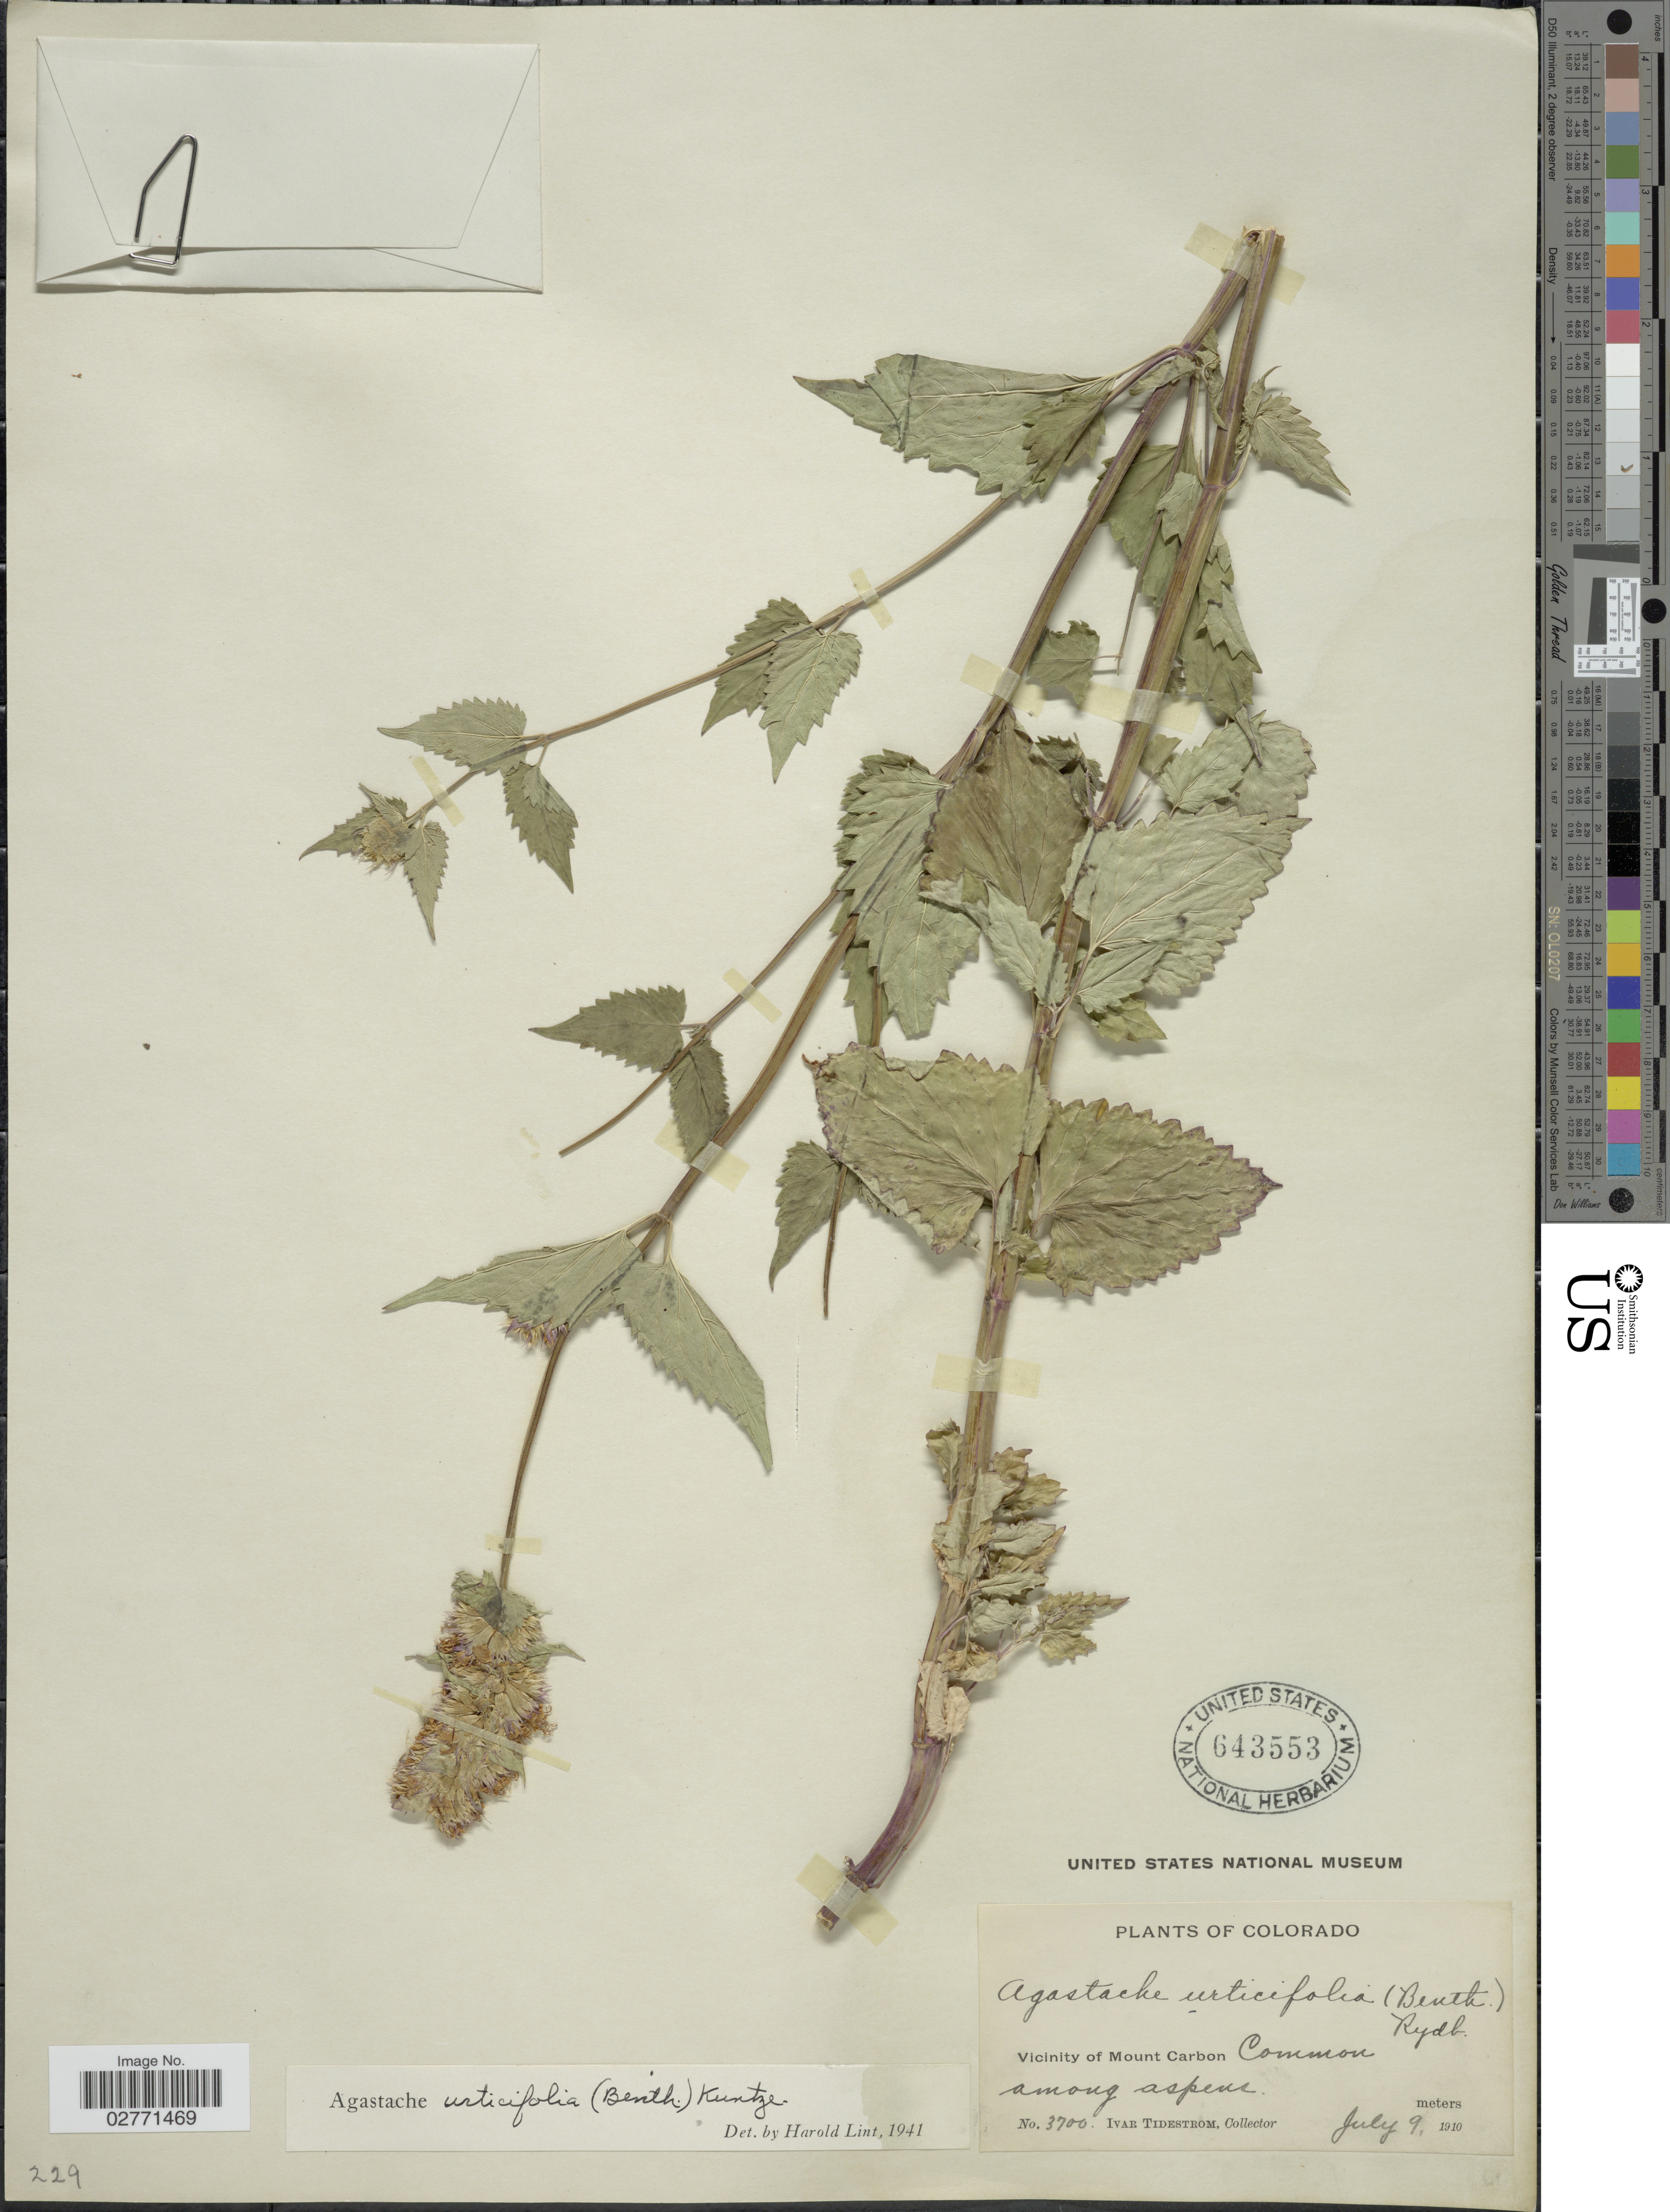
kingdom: Plantae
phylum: Tracheophyta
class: Magnoliopsida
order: Lamiales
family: Lamiaceae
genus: Agastache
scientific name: Agastache urticifolia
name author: (Benth.) Kuntze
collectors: I. F. Tidestrom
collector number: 3700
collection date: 1910-07-09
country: United States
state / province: Colorado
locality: Vicinity of Mount Carbon, common among aspens.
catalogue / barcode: US 643553